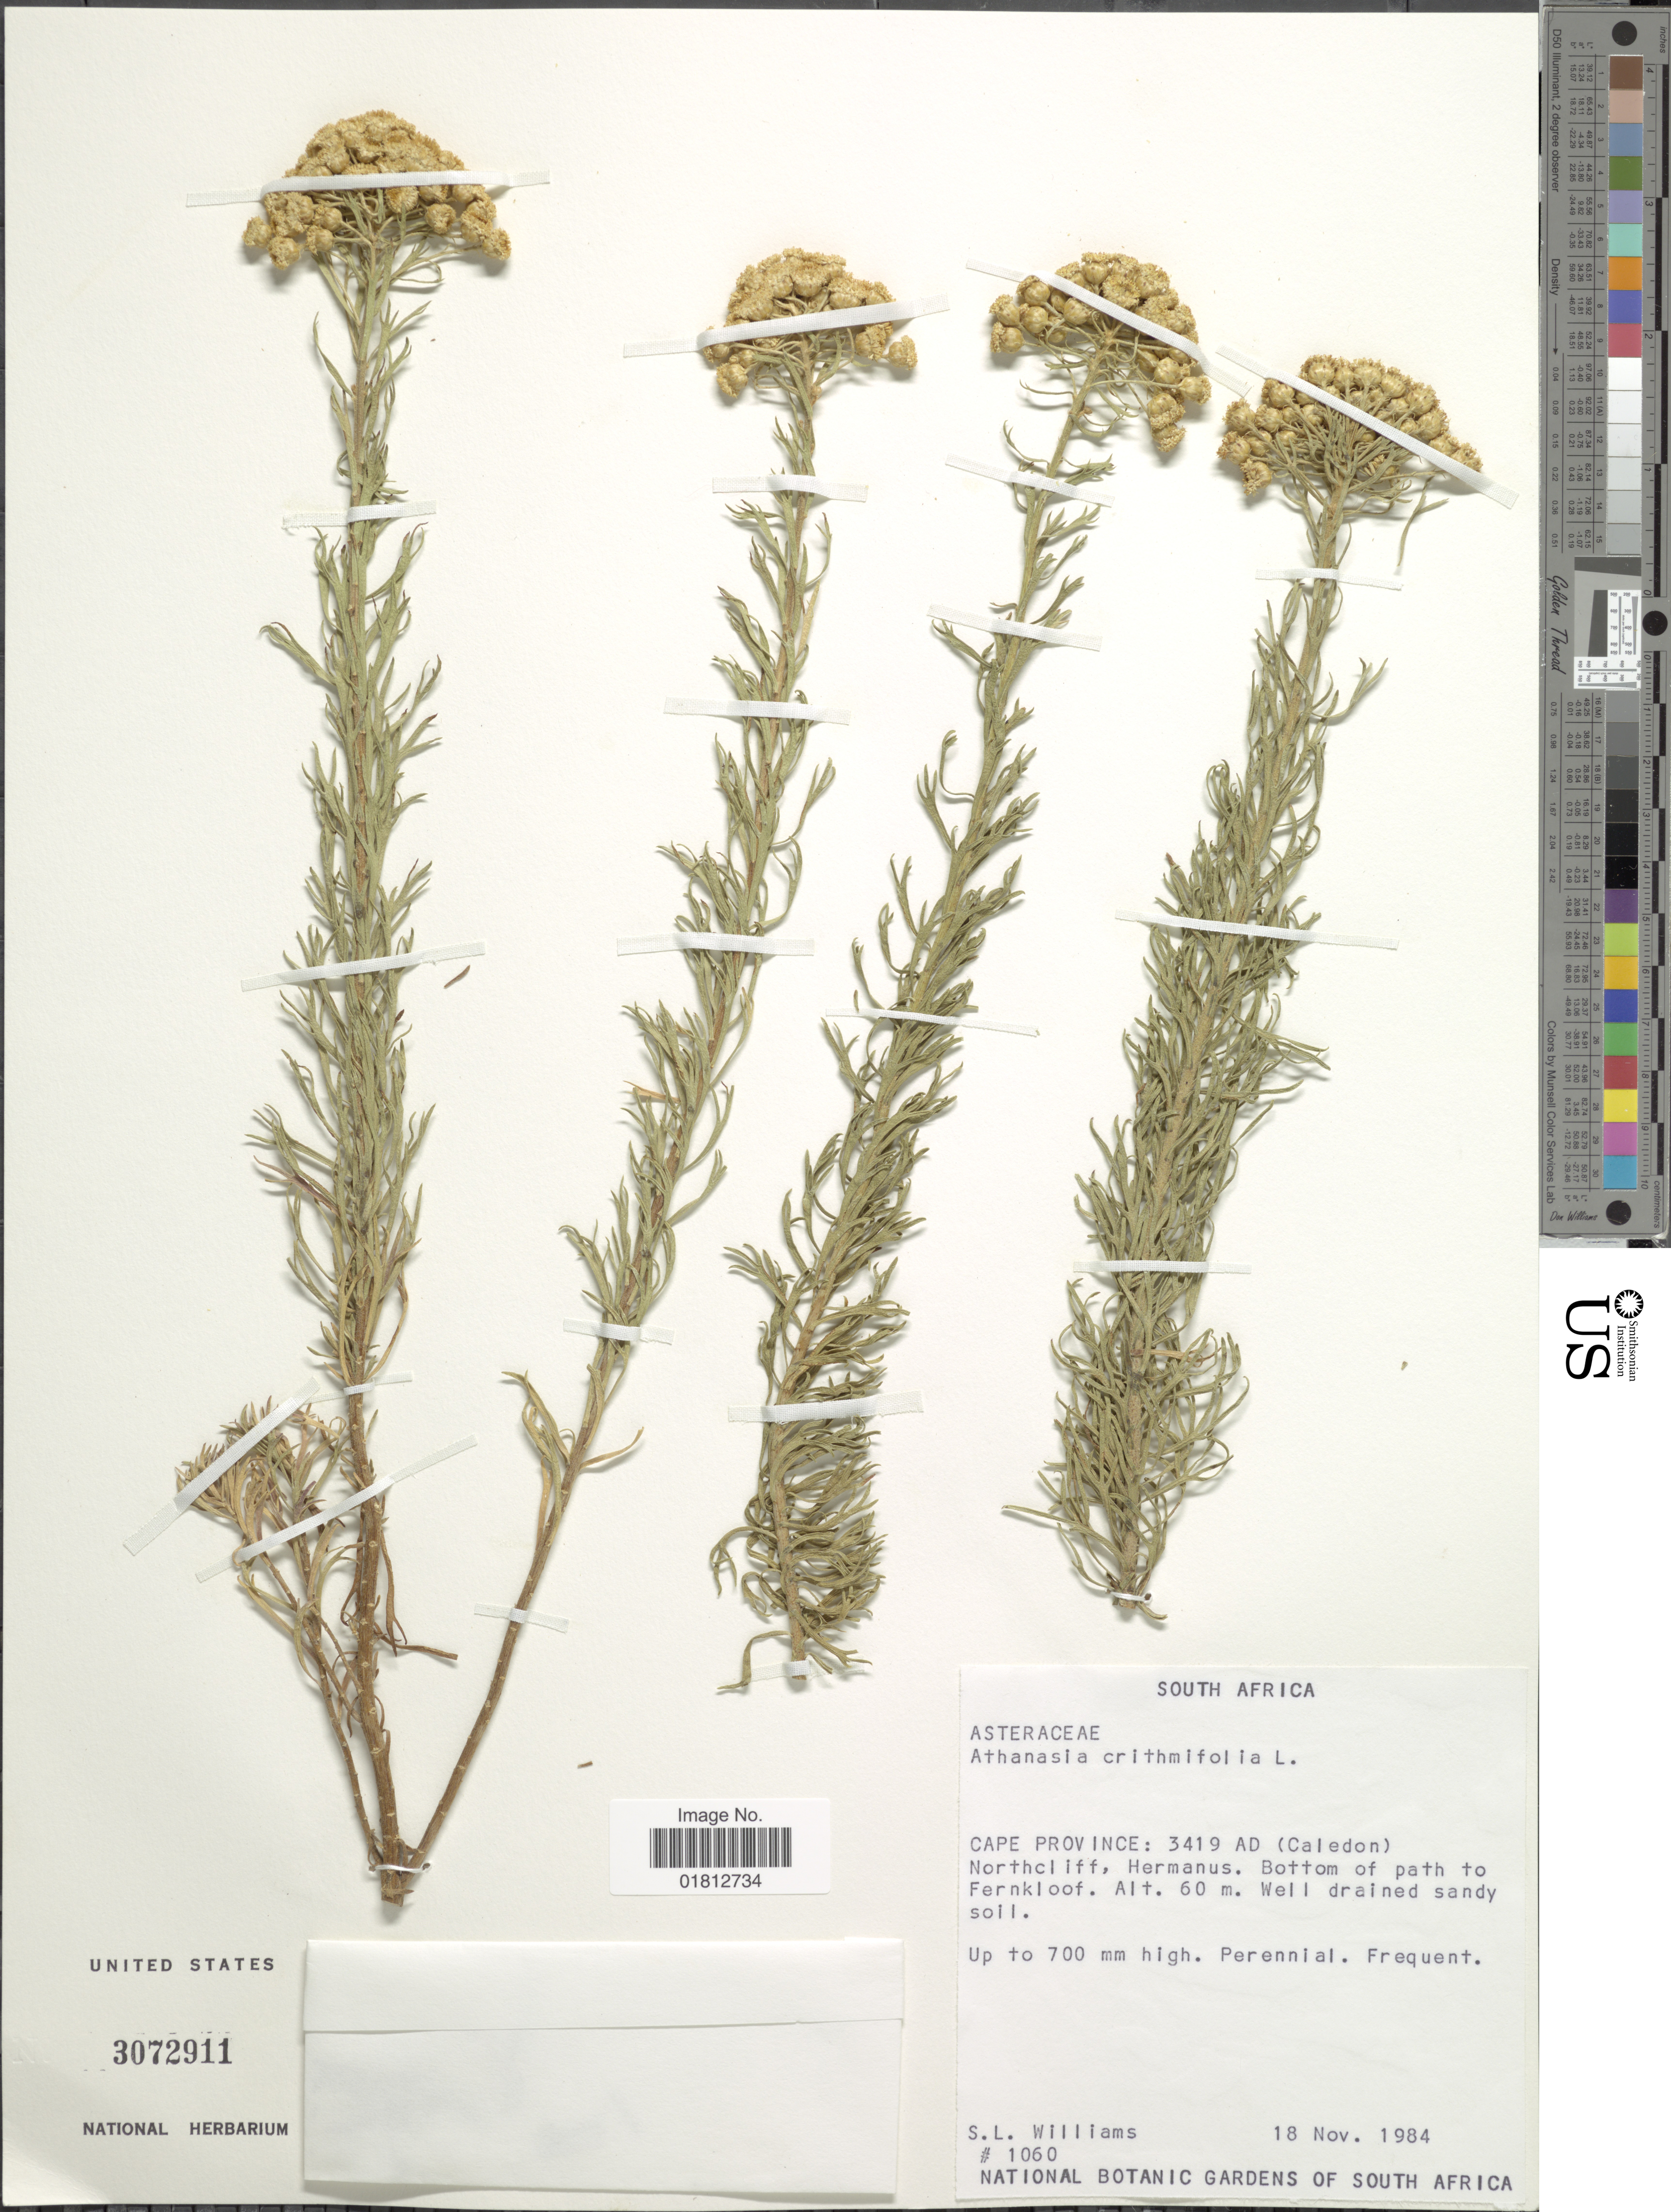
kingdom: Plantae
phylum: Tracheophyta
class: Magnoliopsida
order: Asterales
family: Asteraceae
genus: Athanasia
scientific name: Athanasia crithmifolia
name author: (L.) L.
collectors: S. L. Williams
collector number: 1060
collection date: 1984-11-18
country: South Africa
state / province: Western Cape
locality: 3419 AD (Caledon), Northcliff, Hermanus, bottom of path to Fernkloof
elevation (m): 60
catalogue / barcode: US 3072911